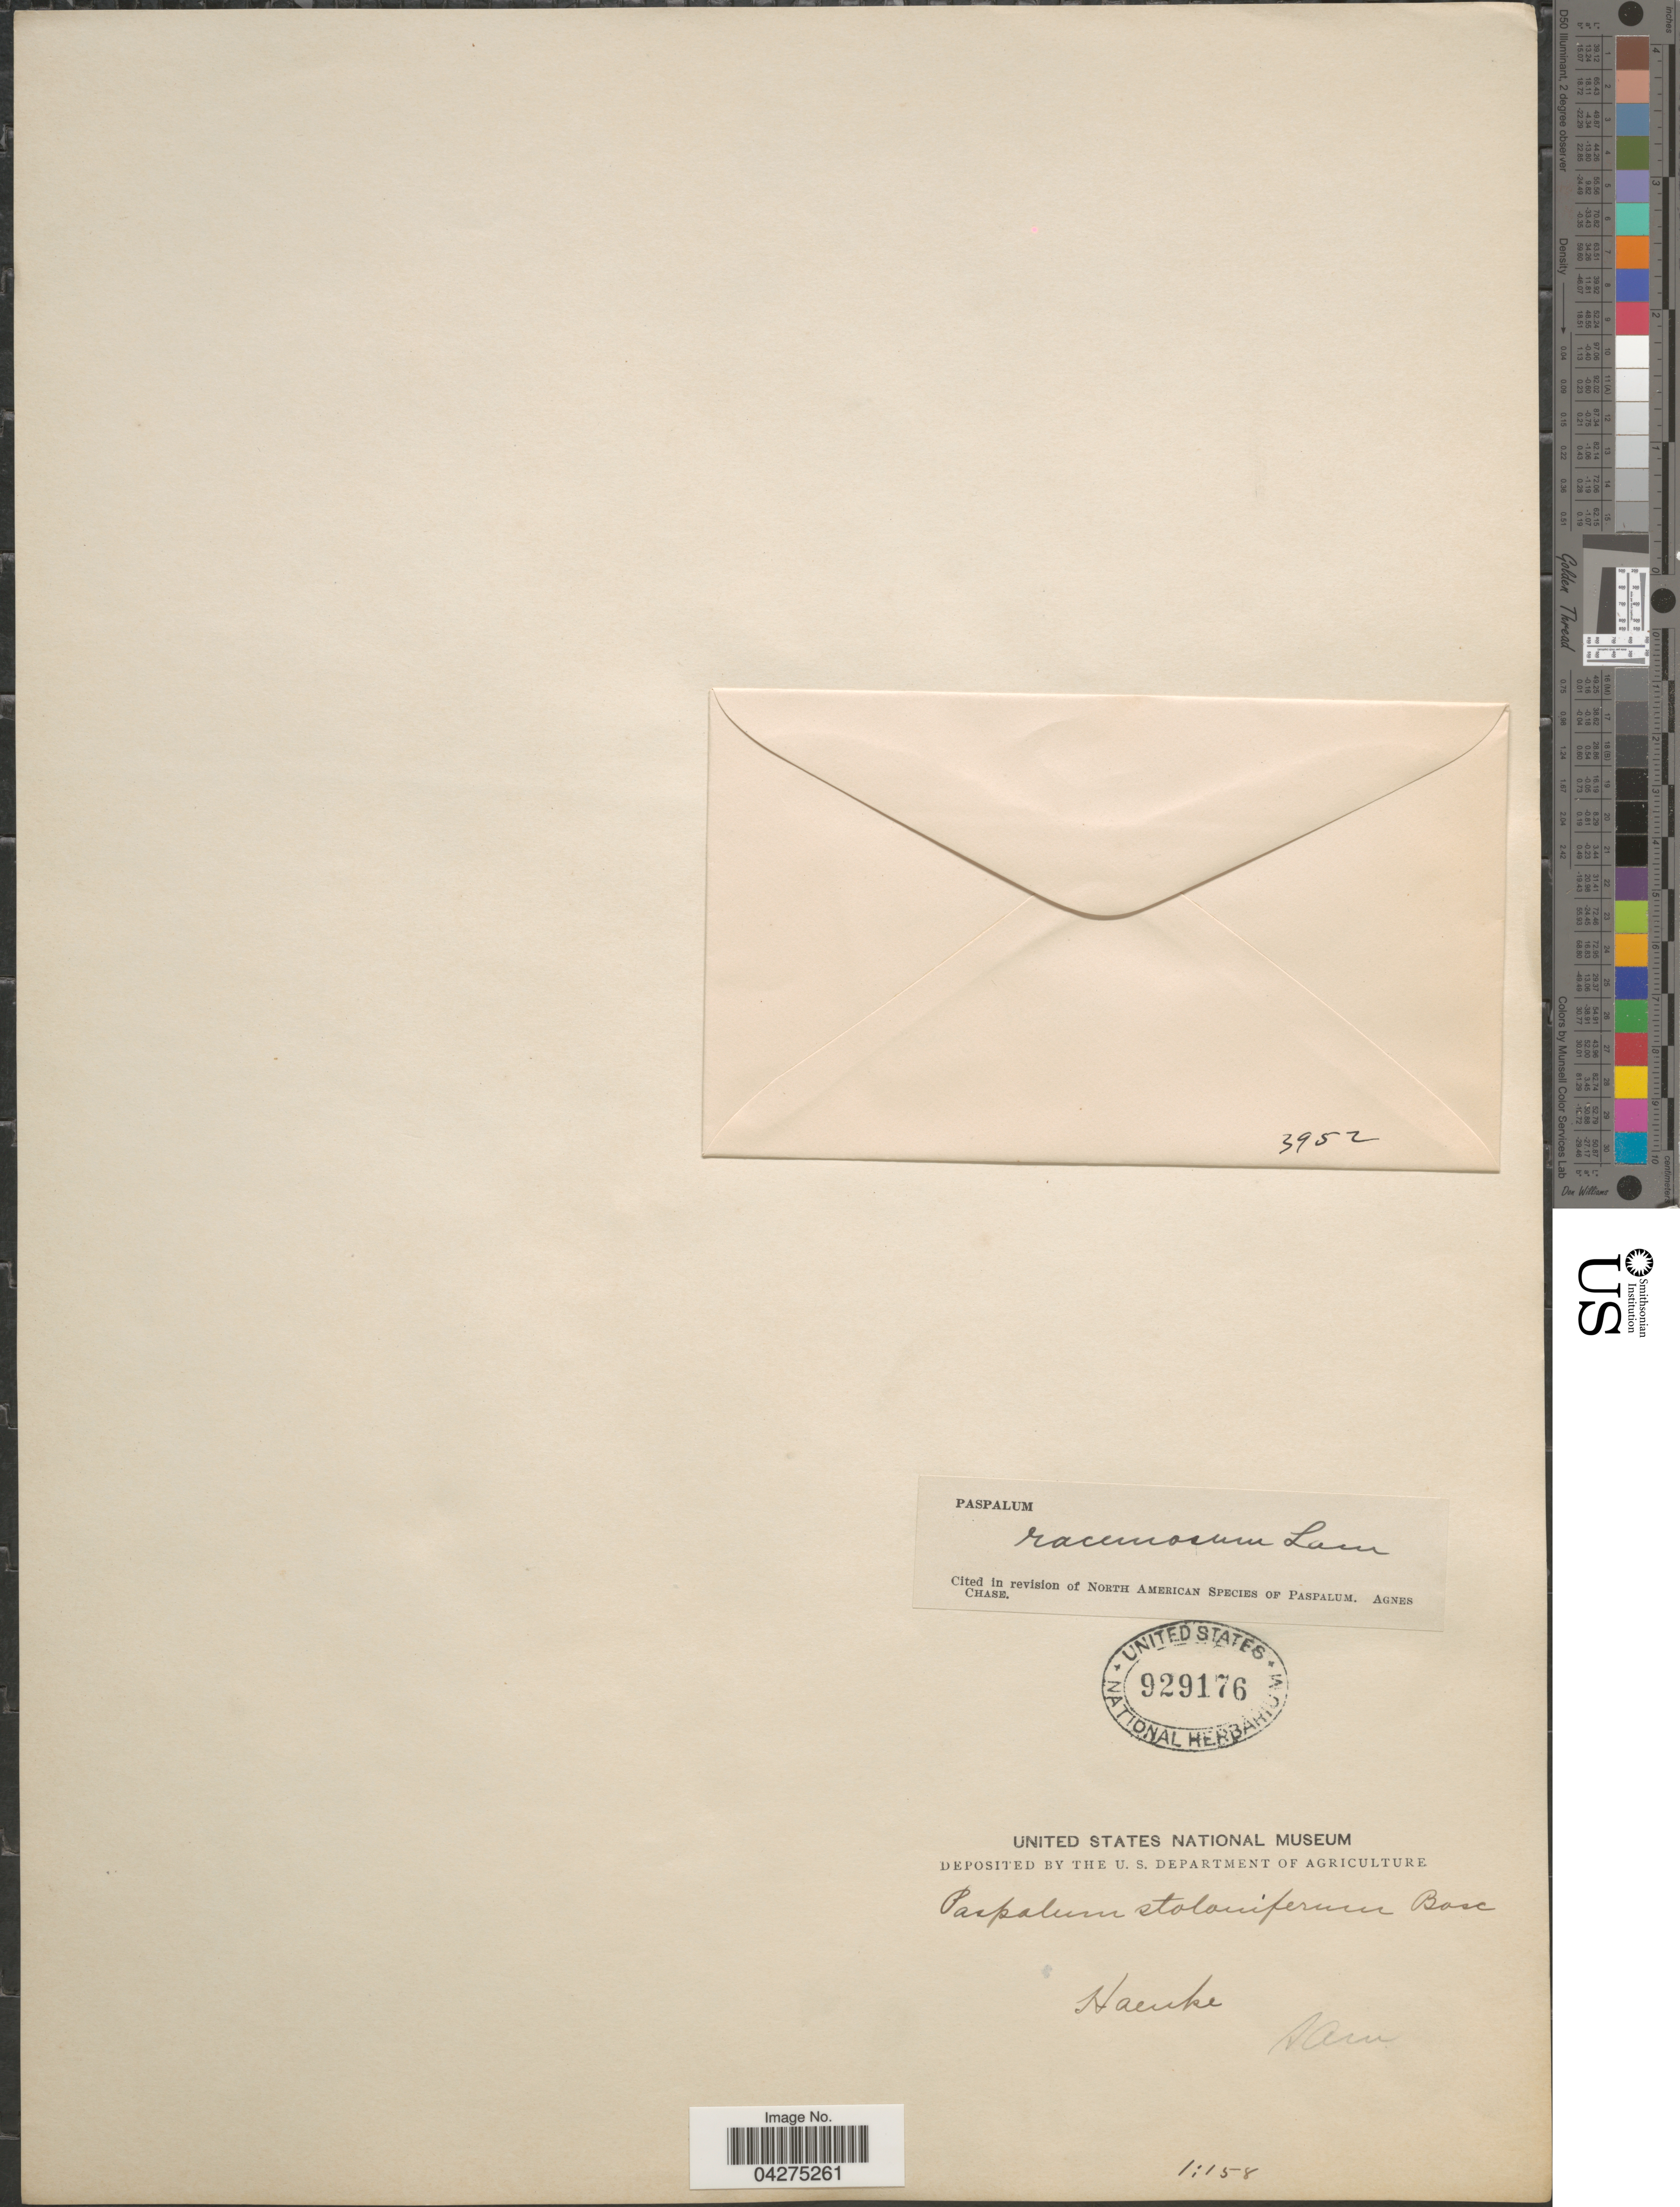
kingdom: Plantae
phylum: Tracheophyta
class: Liliopsida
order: Poales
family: Poaceae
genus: Paspalum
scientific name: Paspalum racemosum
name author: Lam.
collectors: Haenke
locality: S. Am.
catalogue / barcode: US 929176